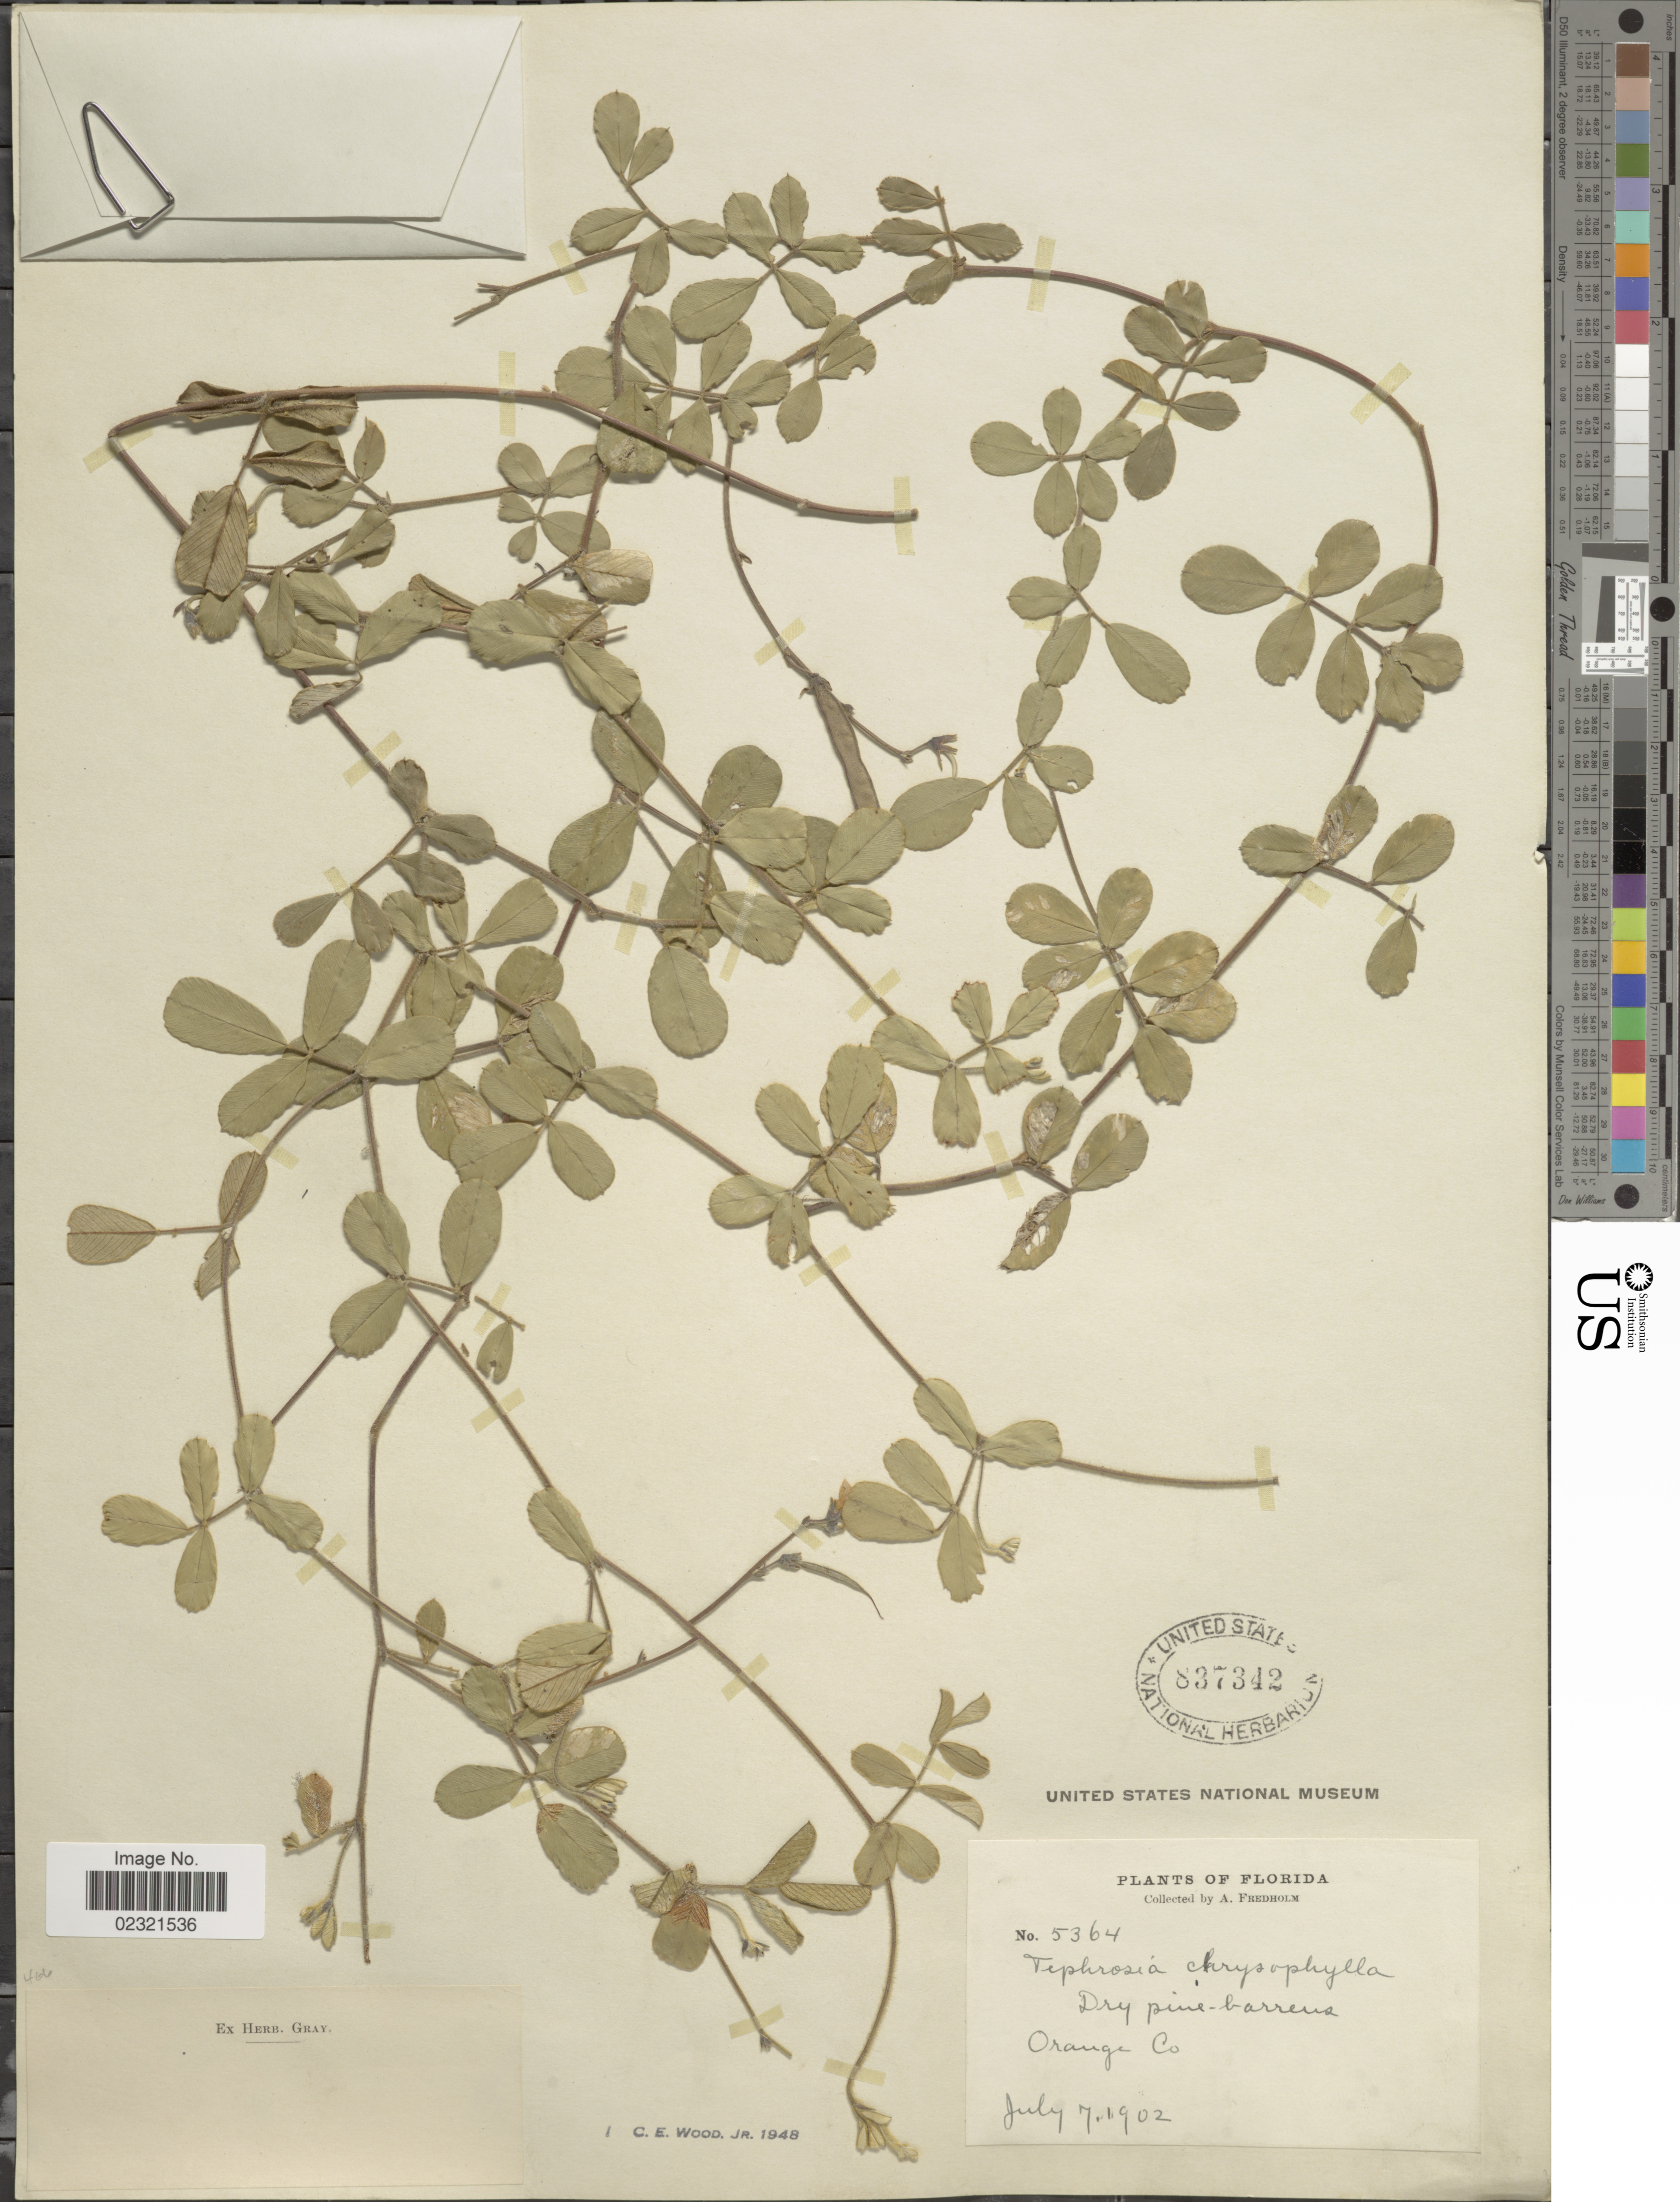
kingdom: Plantae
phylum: Tracheophyta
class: Magnoliopsida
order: Fabales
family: Fabaceae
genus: Tephrosia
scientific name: Tephrosia chrysophylla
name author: Pursh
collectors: A. Fredholm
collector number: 5364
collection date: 1902-07-07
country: United States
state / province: Florida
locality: Orange County.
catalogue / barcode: US 837342